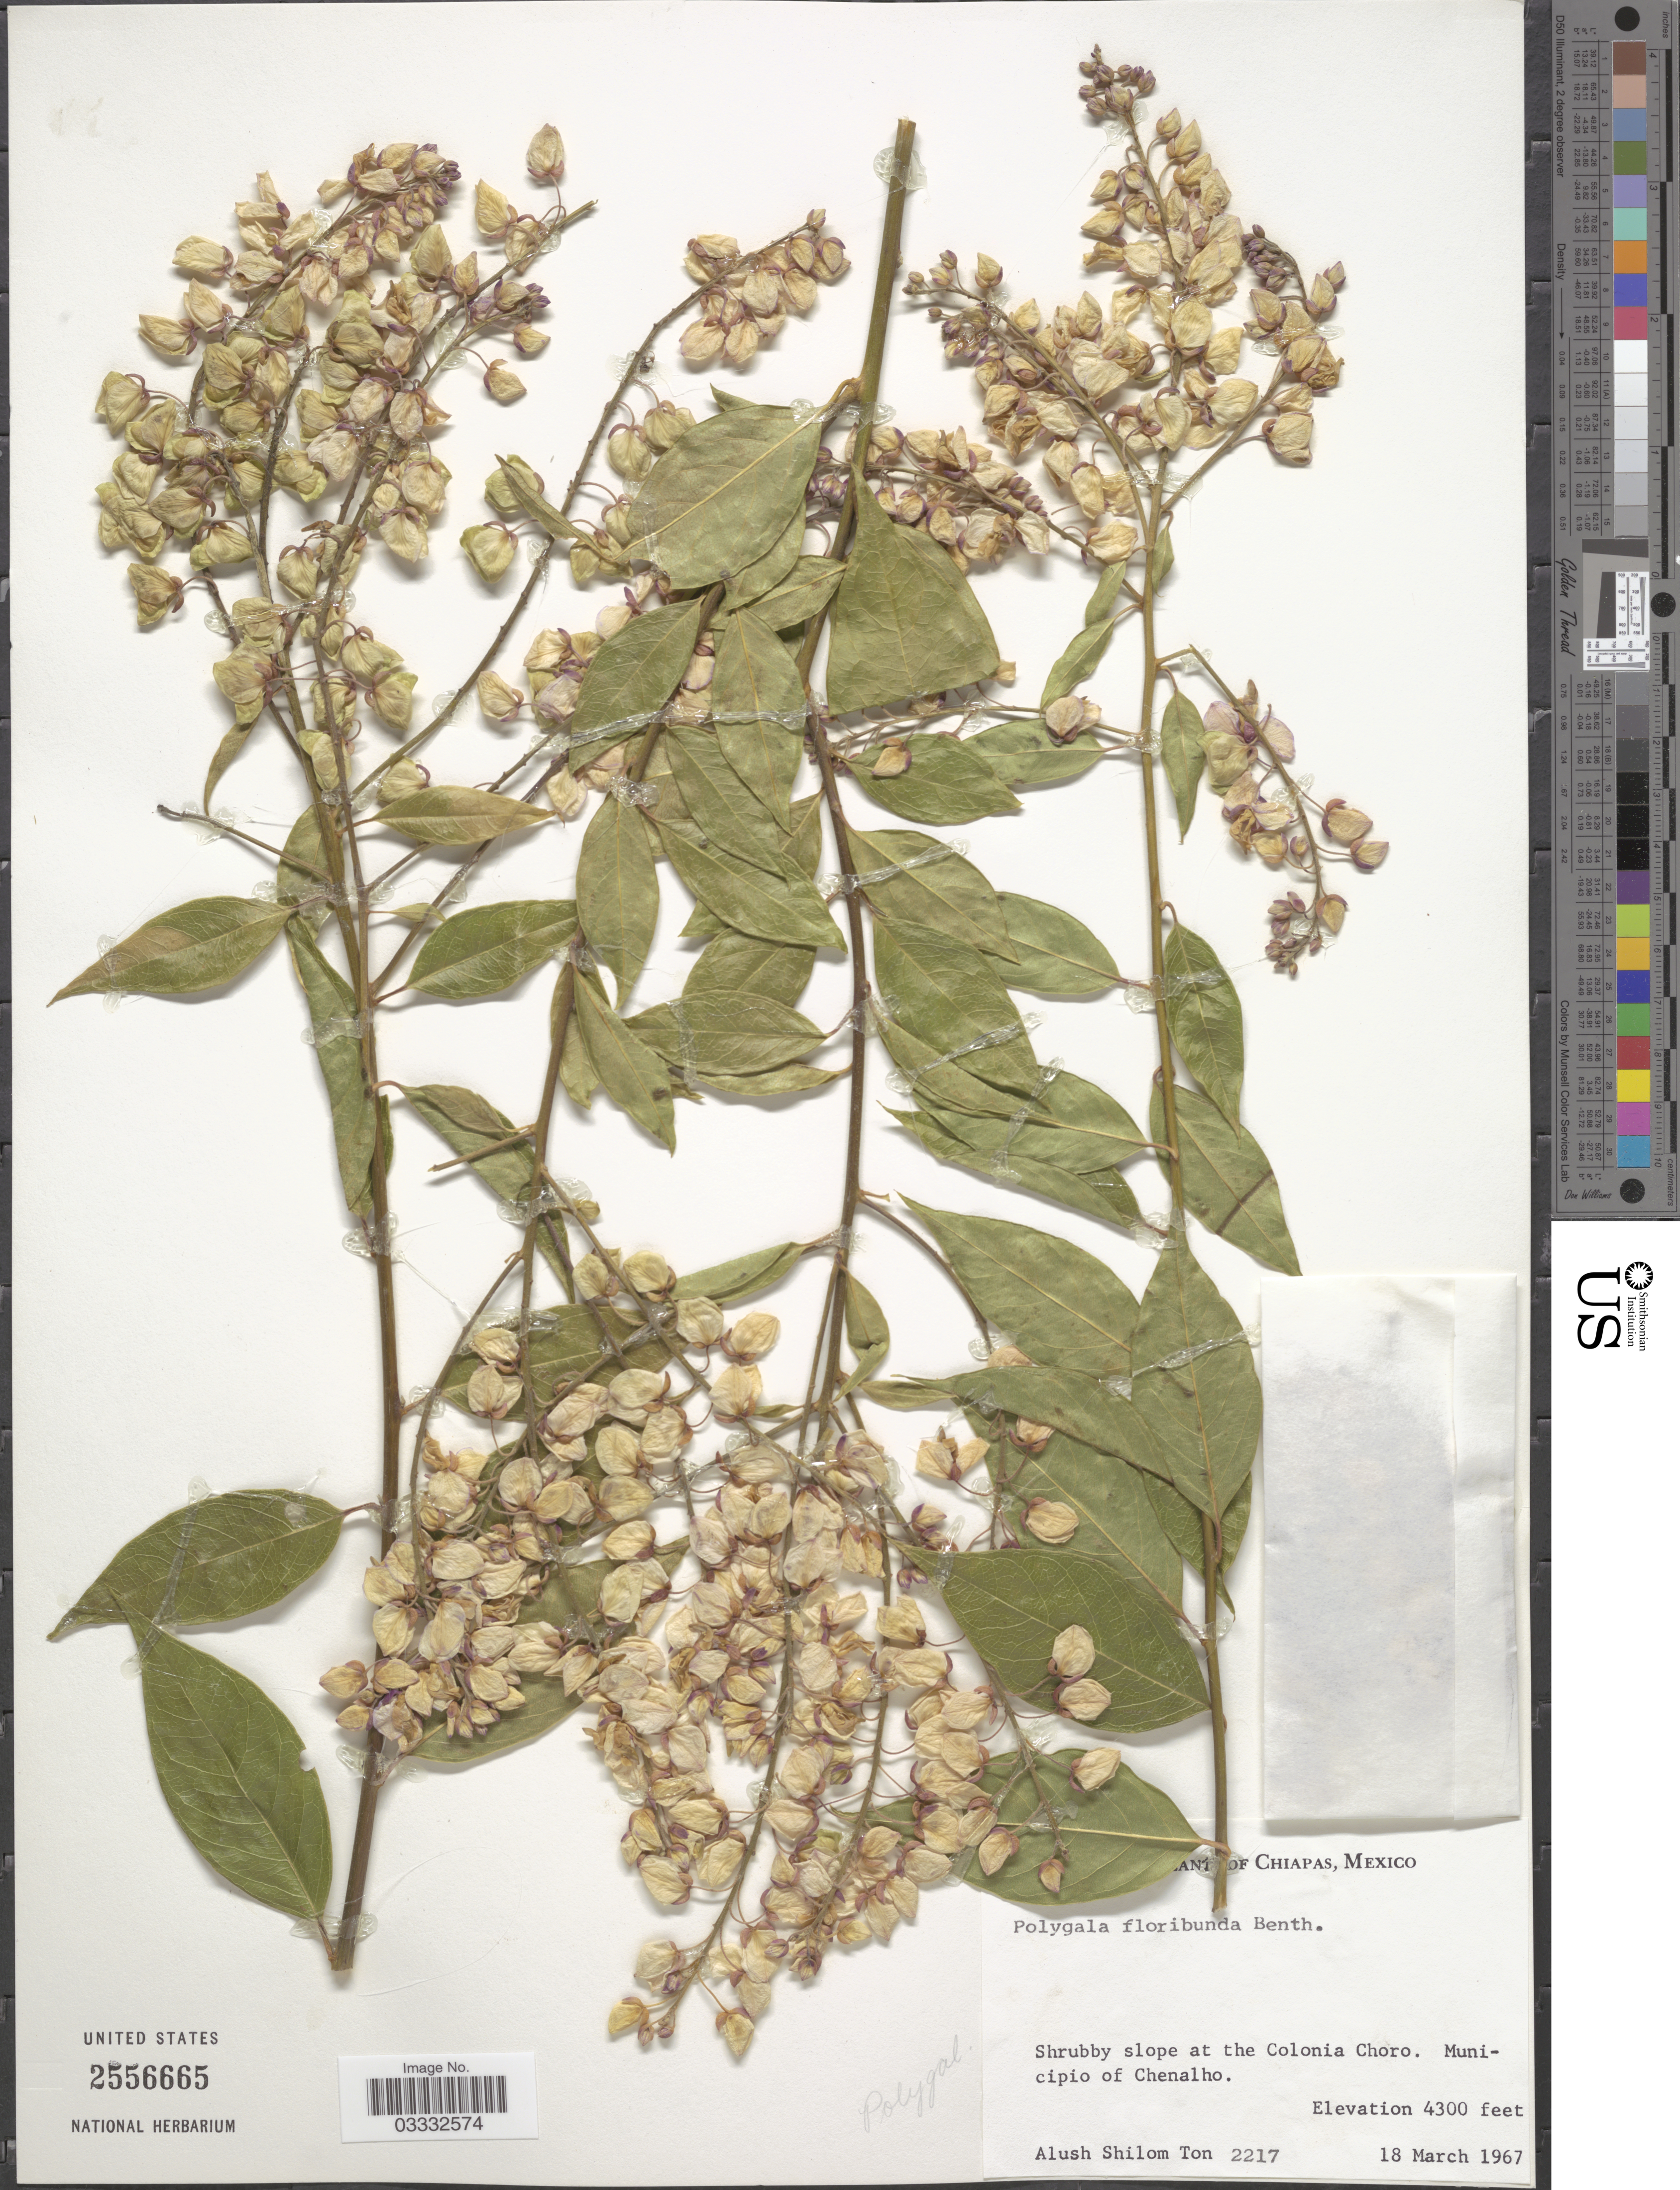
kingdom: Plantae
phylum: Tracheophyta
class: Magnoliopsida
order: Fabales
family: Polygalaceae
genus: Asemeia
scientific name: Asemeia floribunda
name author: (Benth.) J.F.B. Pastore & J.R. Abbott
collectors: A. Ton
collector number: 2217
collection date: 1967-03-18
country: Mexico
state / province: Chiapas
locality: Slope at the Colonia Choro. Municipio of Chenalho.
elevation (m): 1311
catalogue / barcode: US 2556665